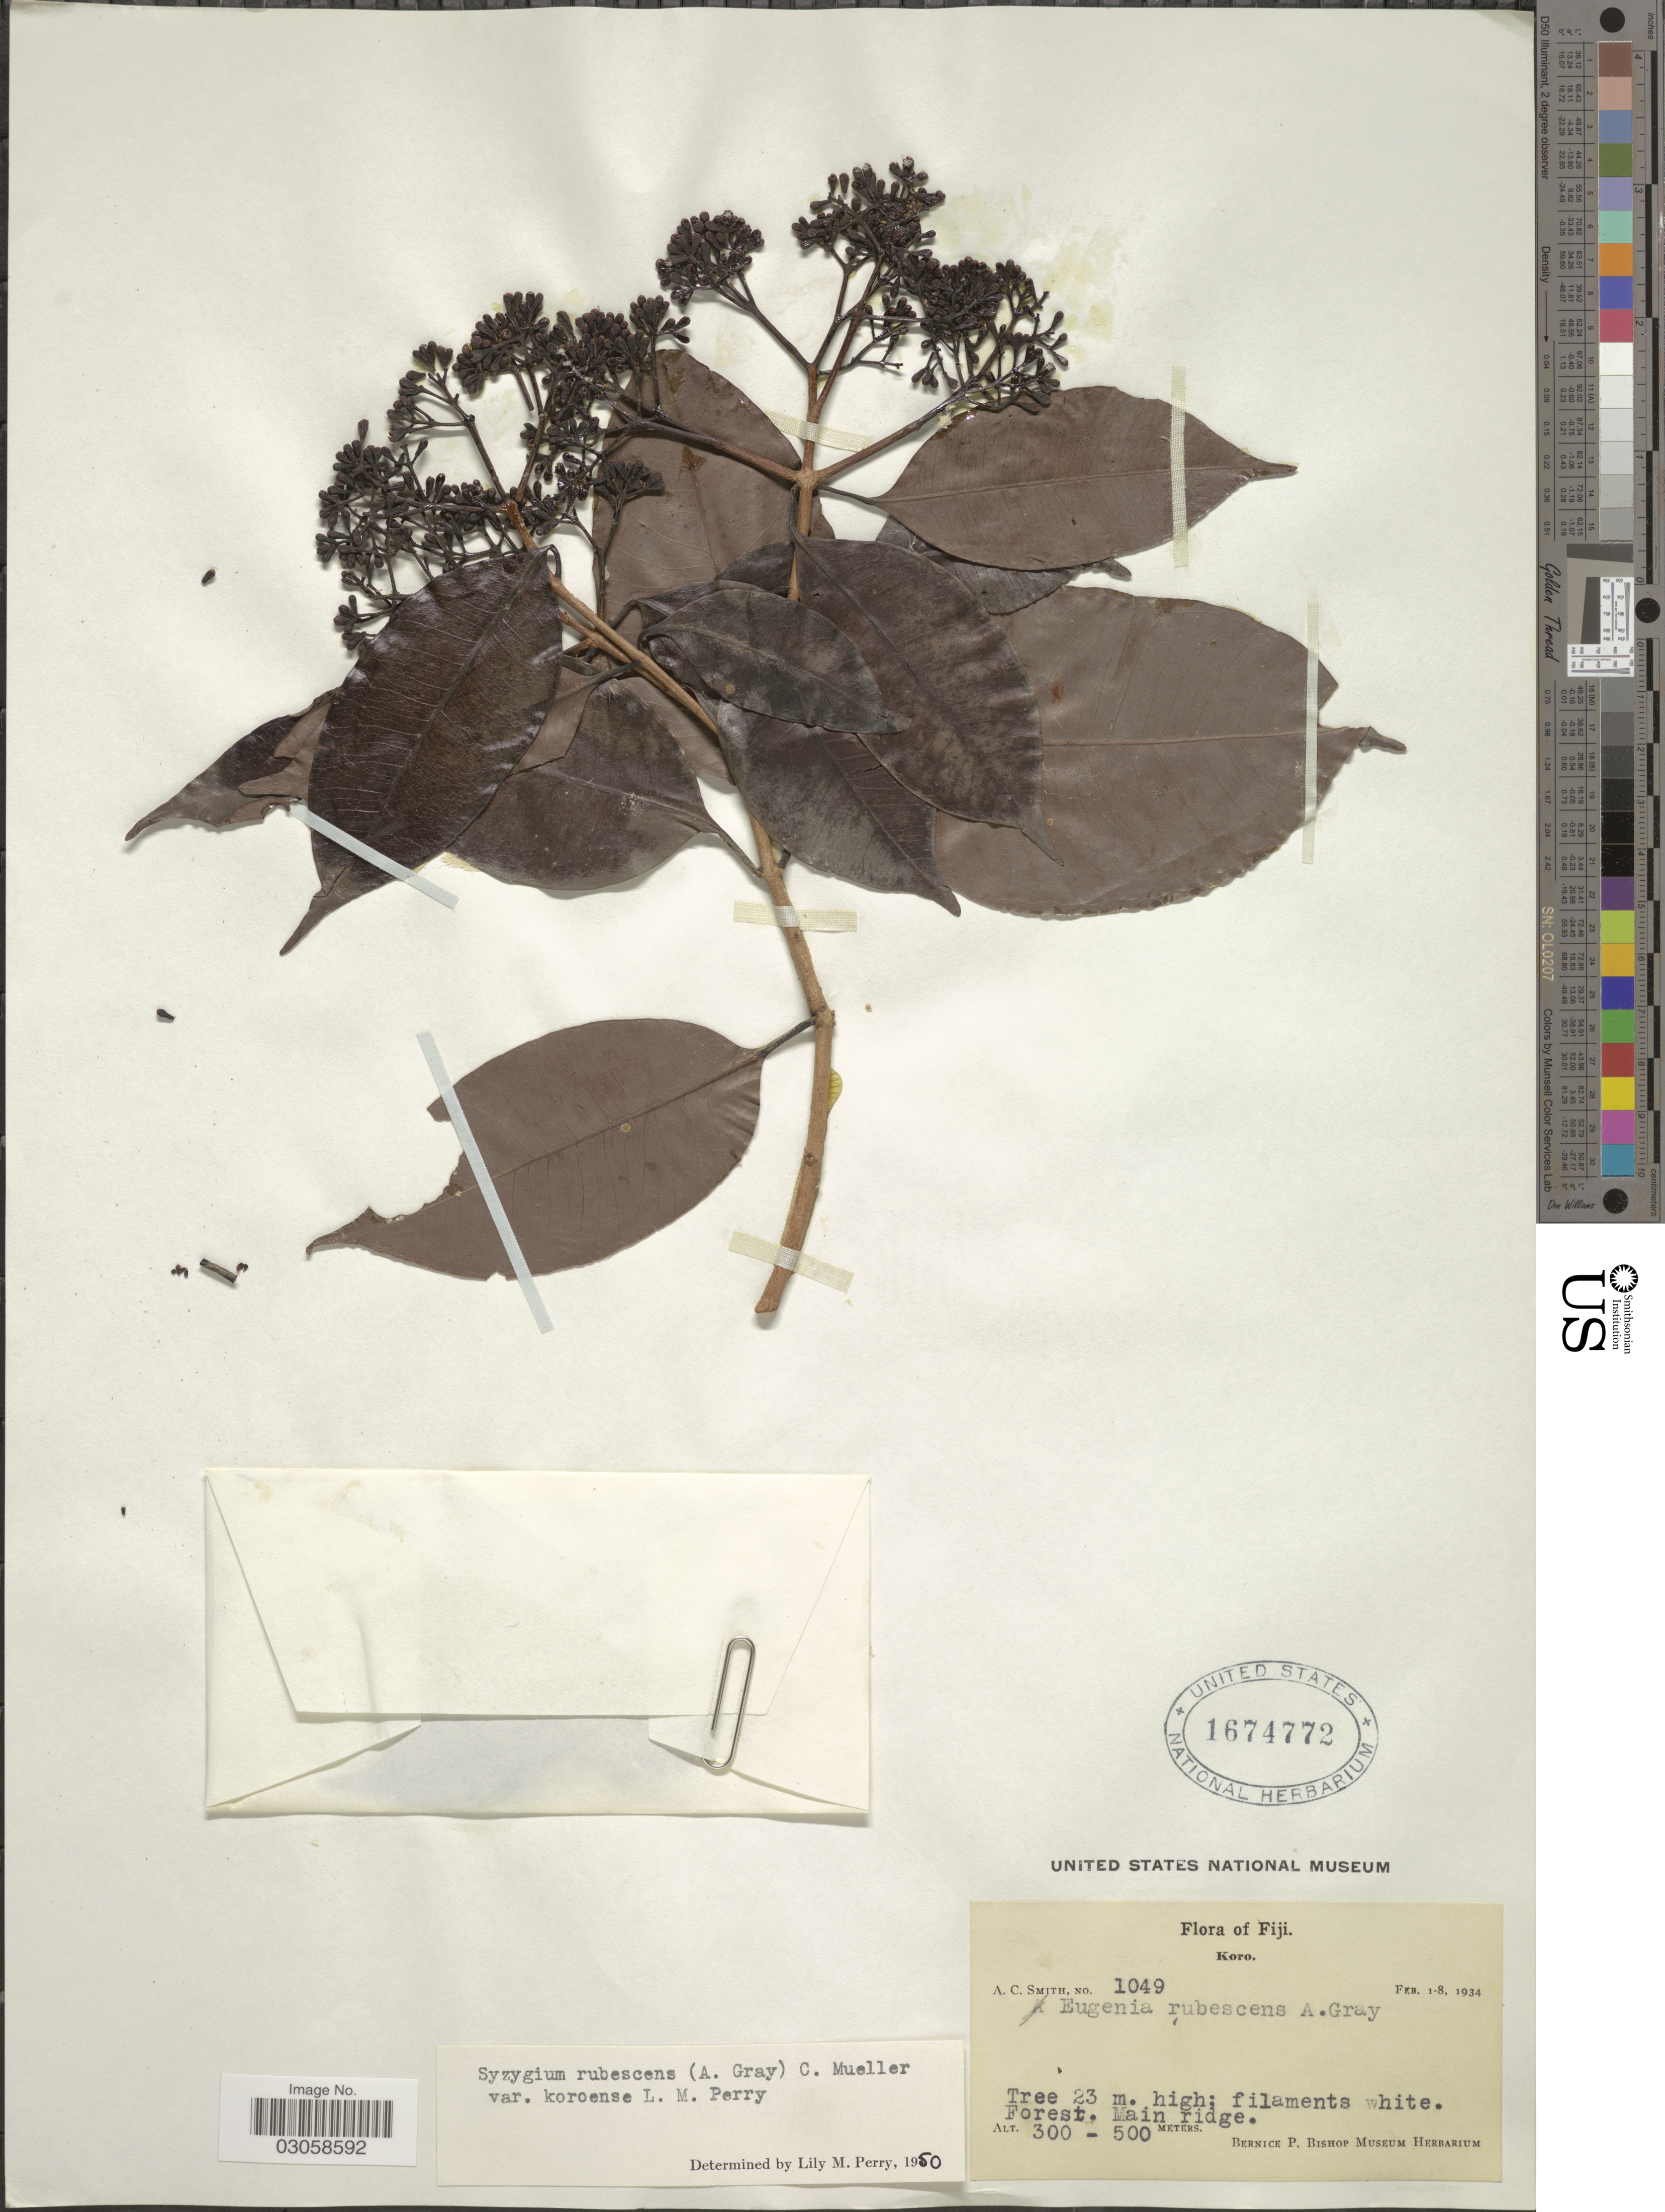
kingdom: Plantae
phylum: Tracheophyta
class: Magnoliopsida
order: Myrtales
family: Myrtaceae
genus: Syzygium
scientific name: Syzygium rubescens var. koroense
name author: L.M. Perry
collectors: A. C. Smith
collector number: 1049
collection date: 1934-02-01/1934-02-08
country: Fiji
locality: Koro. Forest. Main ridge.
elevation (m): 300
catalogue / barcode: US 1674772